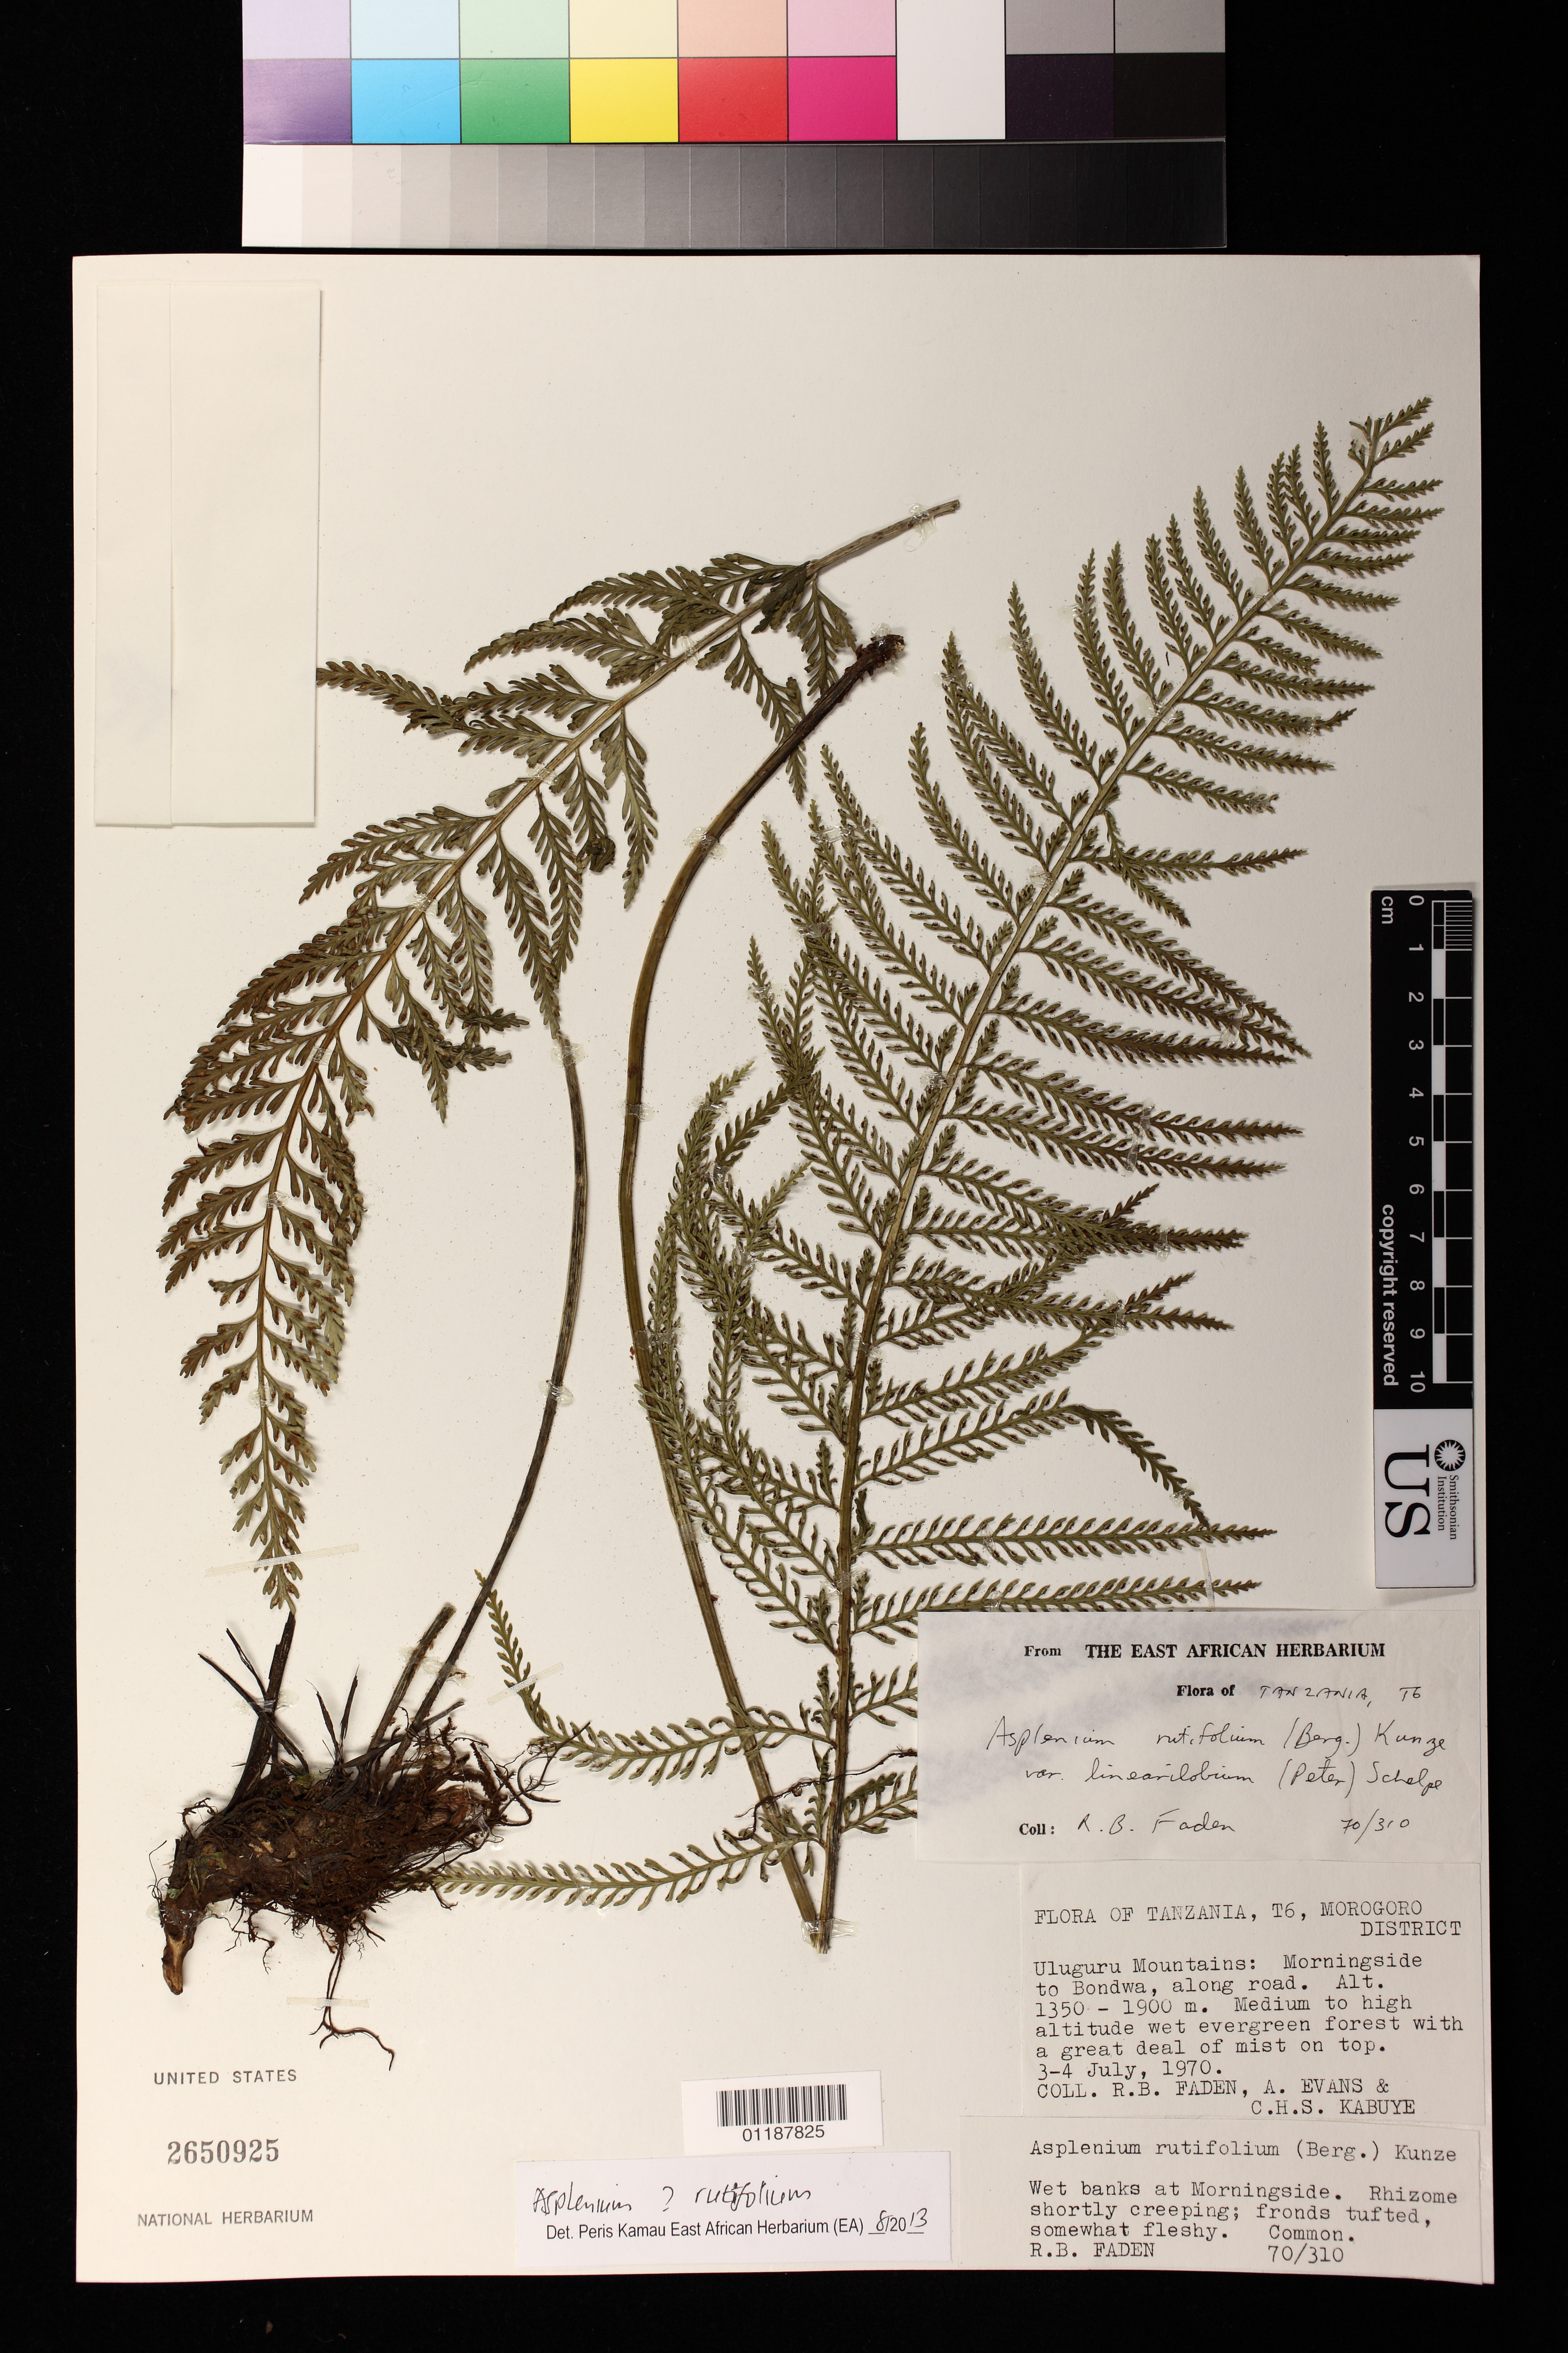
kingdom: Plantae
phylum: Tracheophyta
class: Polypodiopsida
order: Polypodiales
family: Aspleniaceae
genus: Asplenium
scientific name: Asplenium rutifolium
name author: (P.J. Bergius) Kunze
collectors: R. B. Faden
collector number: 70/310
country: Tanzania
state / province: Morogoro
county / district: Morogoro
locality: T6, Uluguru Mountains, Morningside to Bondwa, along road.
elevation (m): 1350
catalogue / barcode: US 2650925